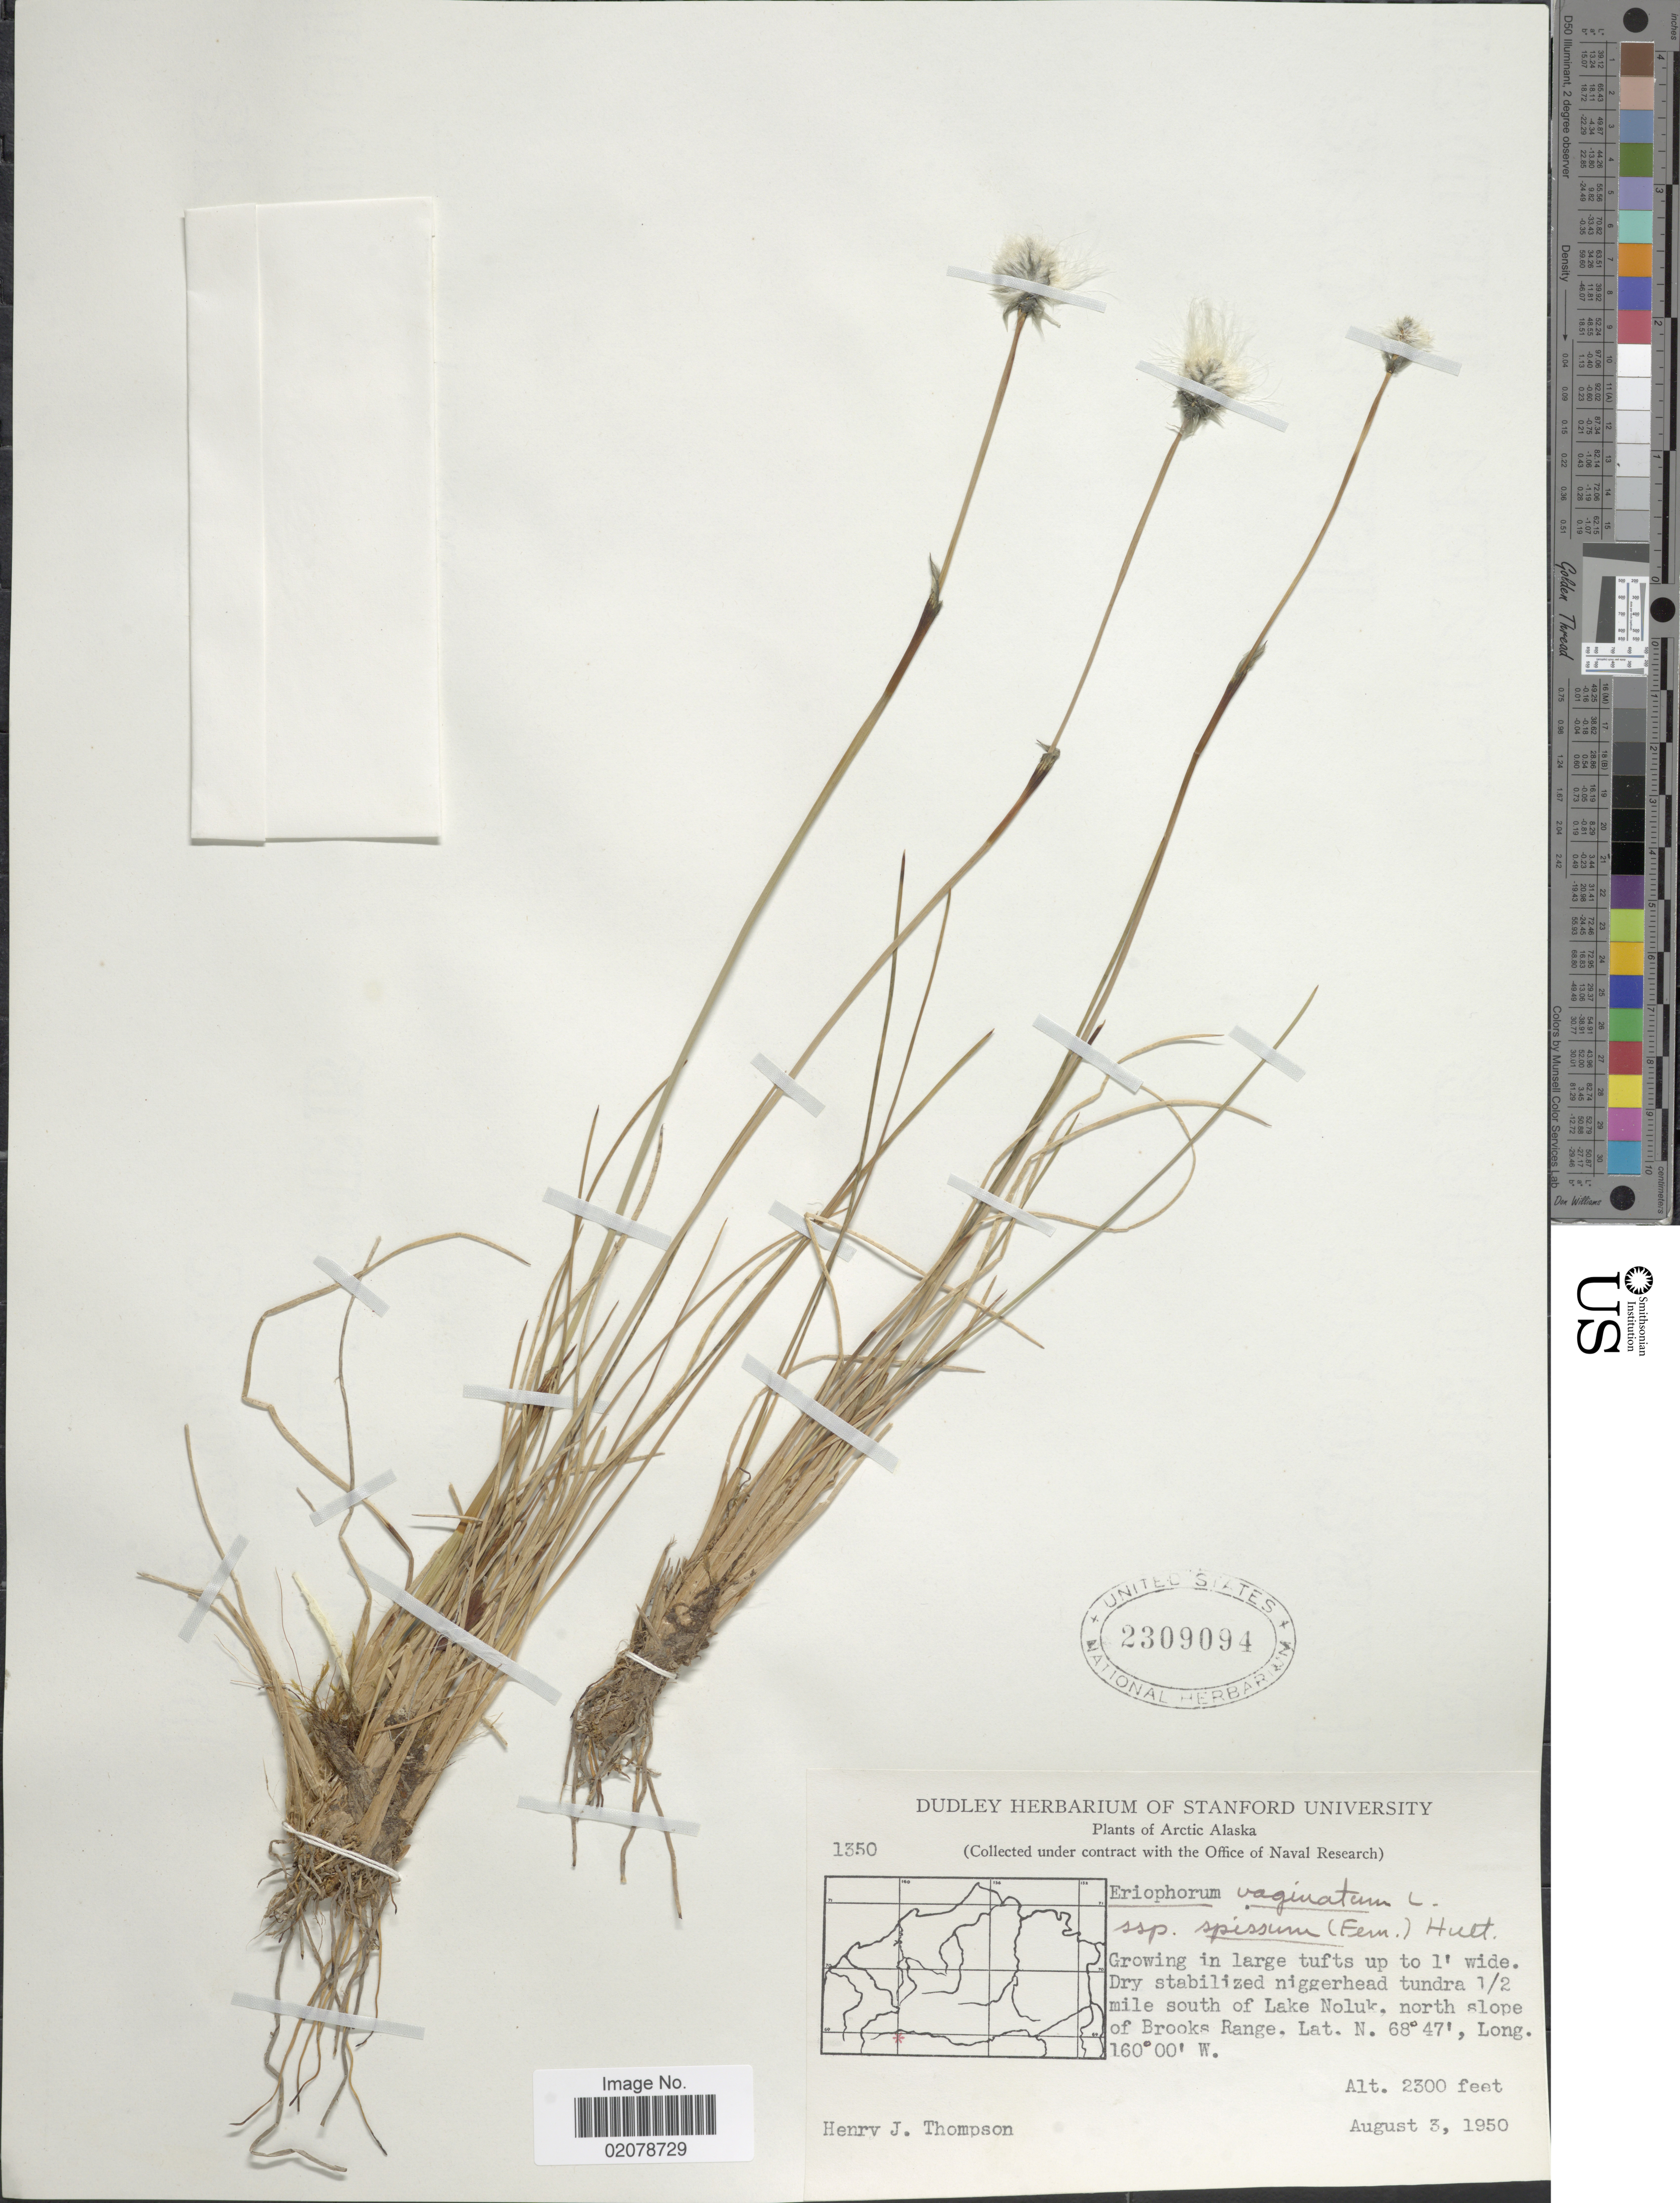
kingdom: Plantae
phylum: Tracheophyta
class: Liliopsida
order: Poales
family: Cyperaceae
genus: Eriophorum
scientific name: Eriophorum vaginatum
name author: L.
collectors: H. J. Thompson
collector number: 1350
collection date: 1950-08-03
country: United States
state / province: Alaska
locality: Arctic Alaska. ½ mile south of Lake Noluk. north slope of Brooks Range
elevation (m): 701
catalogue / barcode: US 2309094